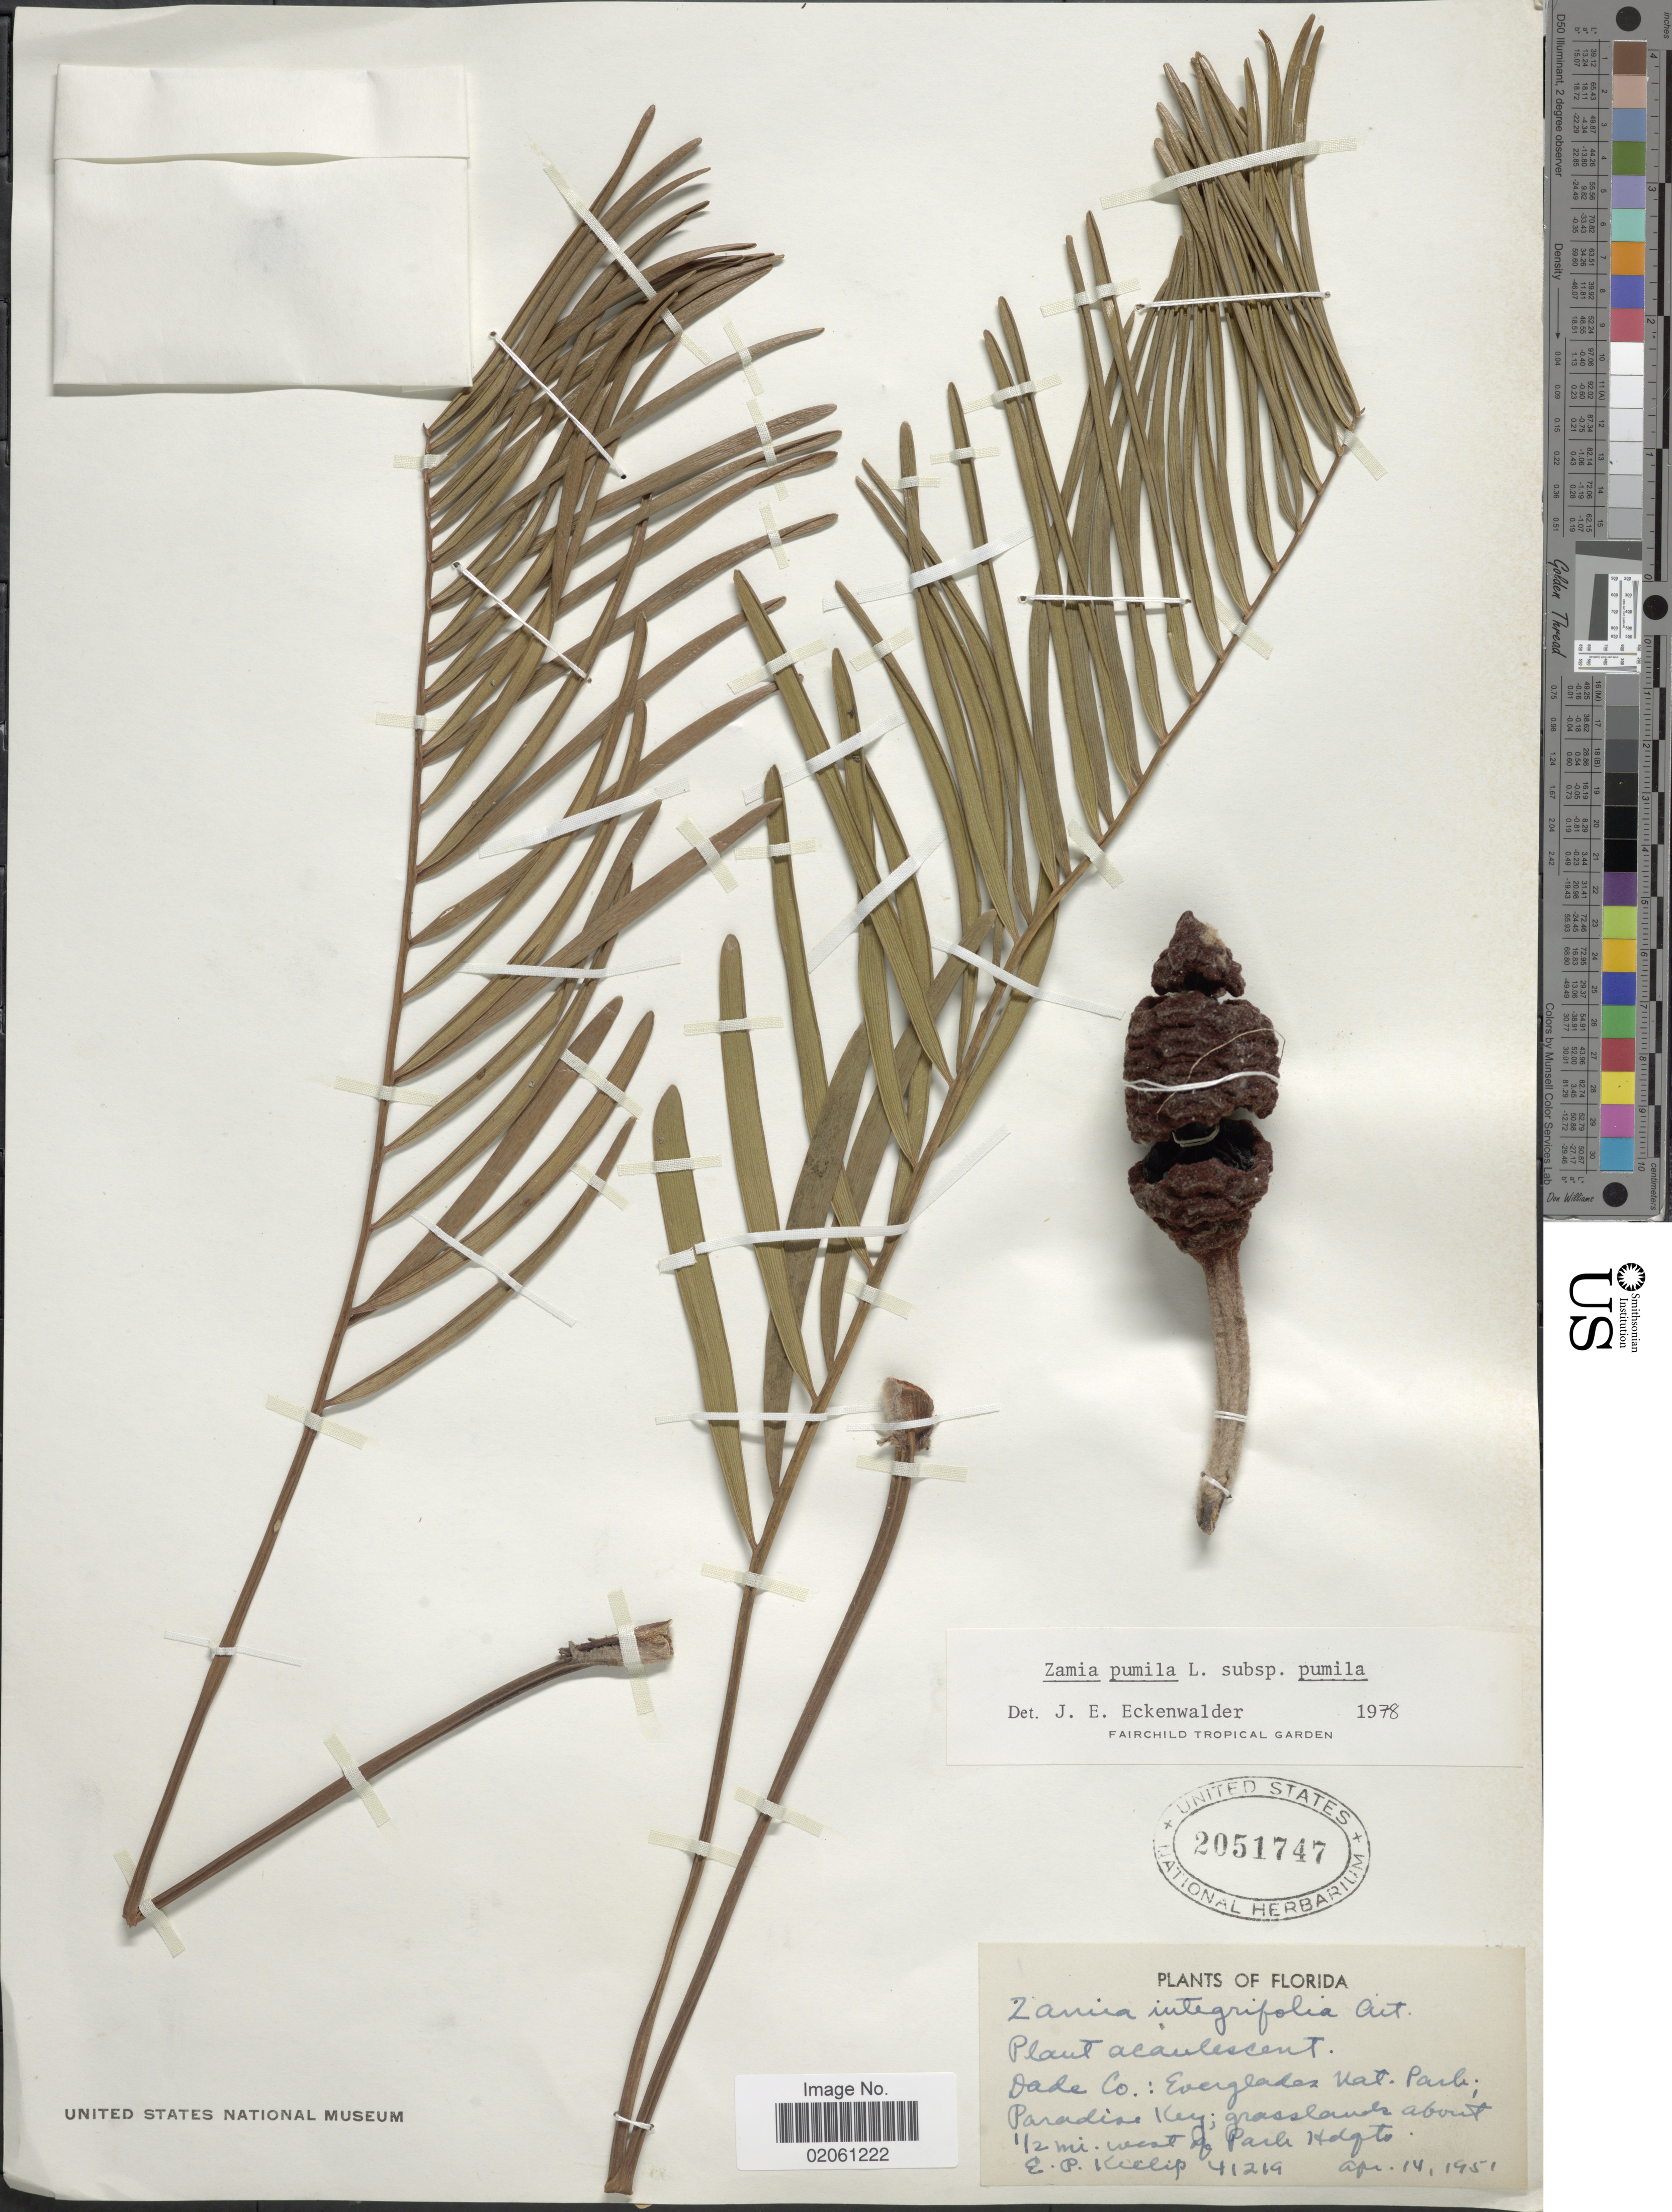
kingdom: Plantae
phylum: Tracheophyta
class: Cycadopsida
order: Cycadales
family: Zamiaceae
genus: Zamia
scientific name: Zamia pumila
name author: L.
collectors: E. P. Killip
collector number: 41219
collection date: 1951-04-14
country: United States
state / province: Florida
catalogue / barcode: US 2051747